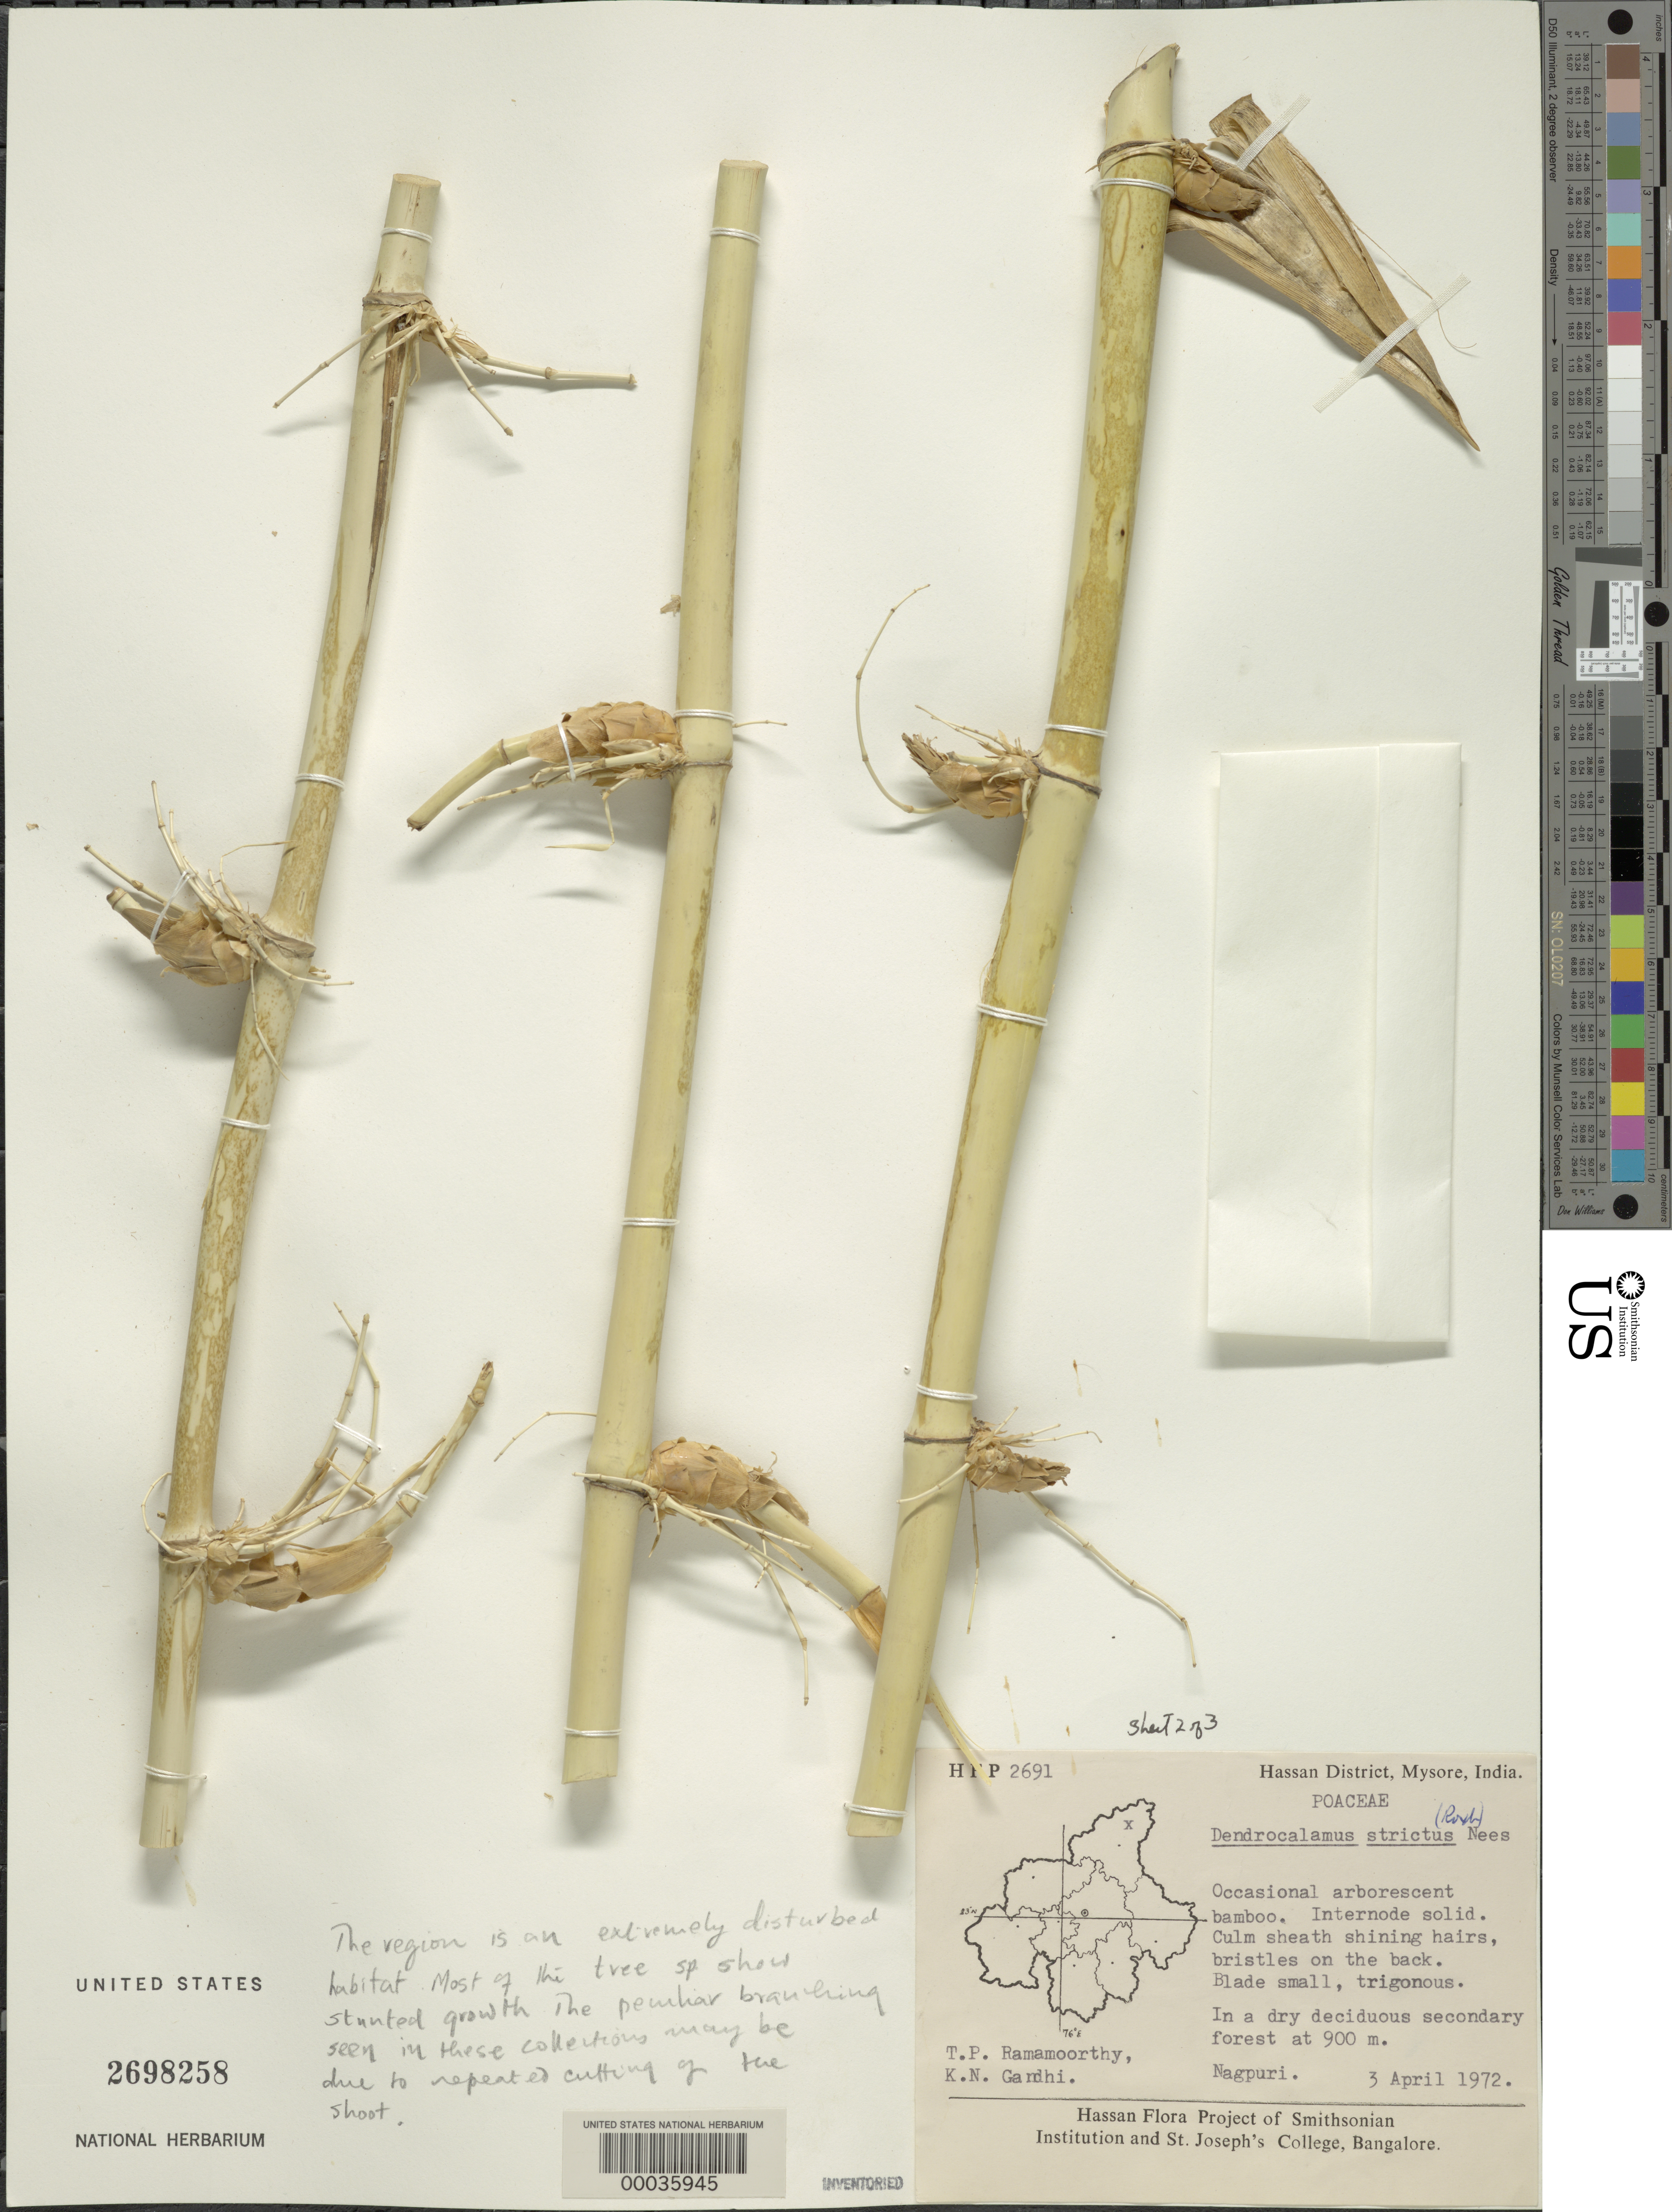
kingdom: Plantae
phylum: Tracheophyta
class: Liliopsida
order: Poales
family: Poaceae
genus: Dendrocalamus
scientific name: Dendrocalamus strictus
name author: (Roxb.) Nees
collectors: T. P. Ramamoorthy & K. N. Gandhi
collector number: Hfp2691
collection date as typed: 03 Apr 1972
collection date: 1972-04-03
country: India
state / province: Karnataka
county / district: Hassan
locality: Mysore, mysore state [mysore state = karnataka.]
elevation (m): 900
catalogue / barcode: US 2698258